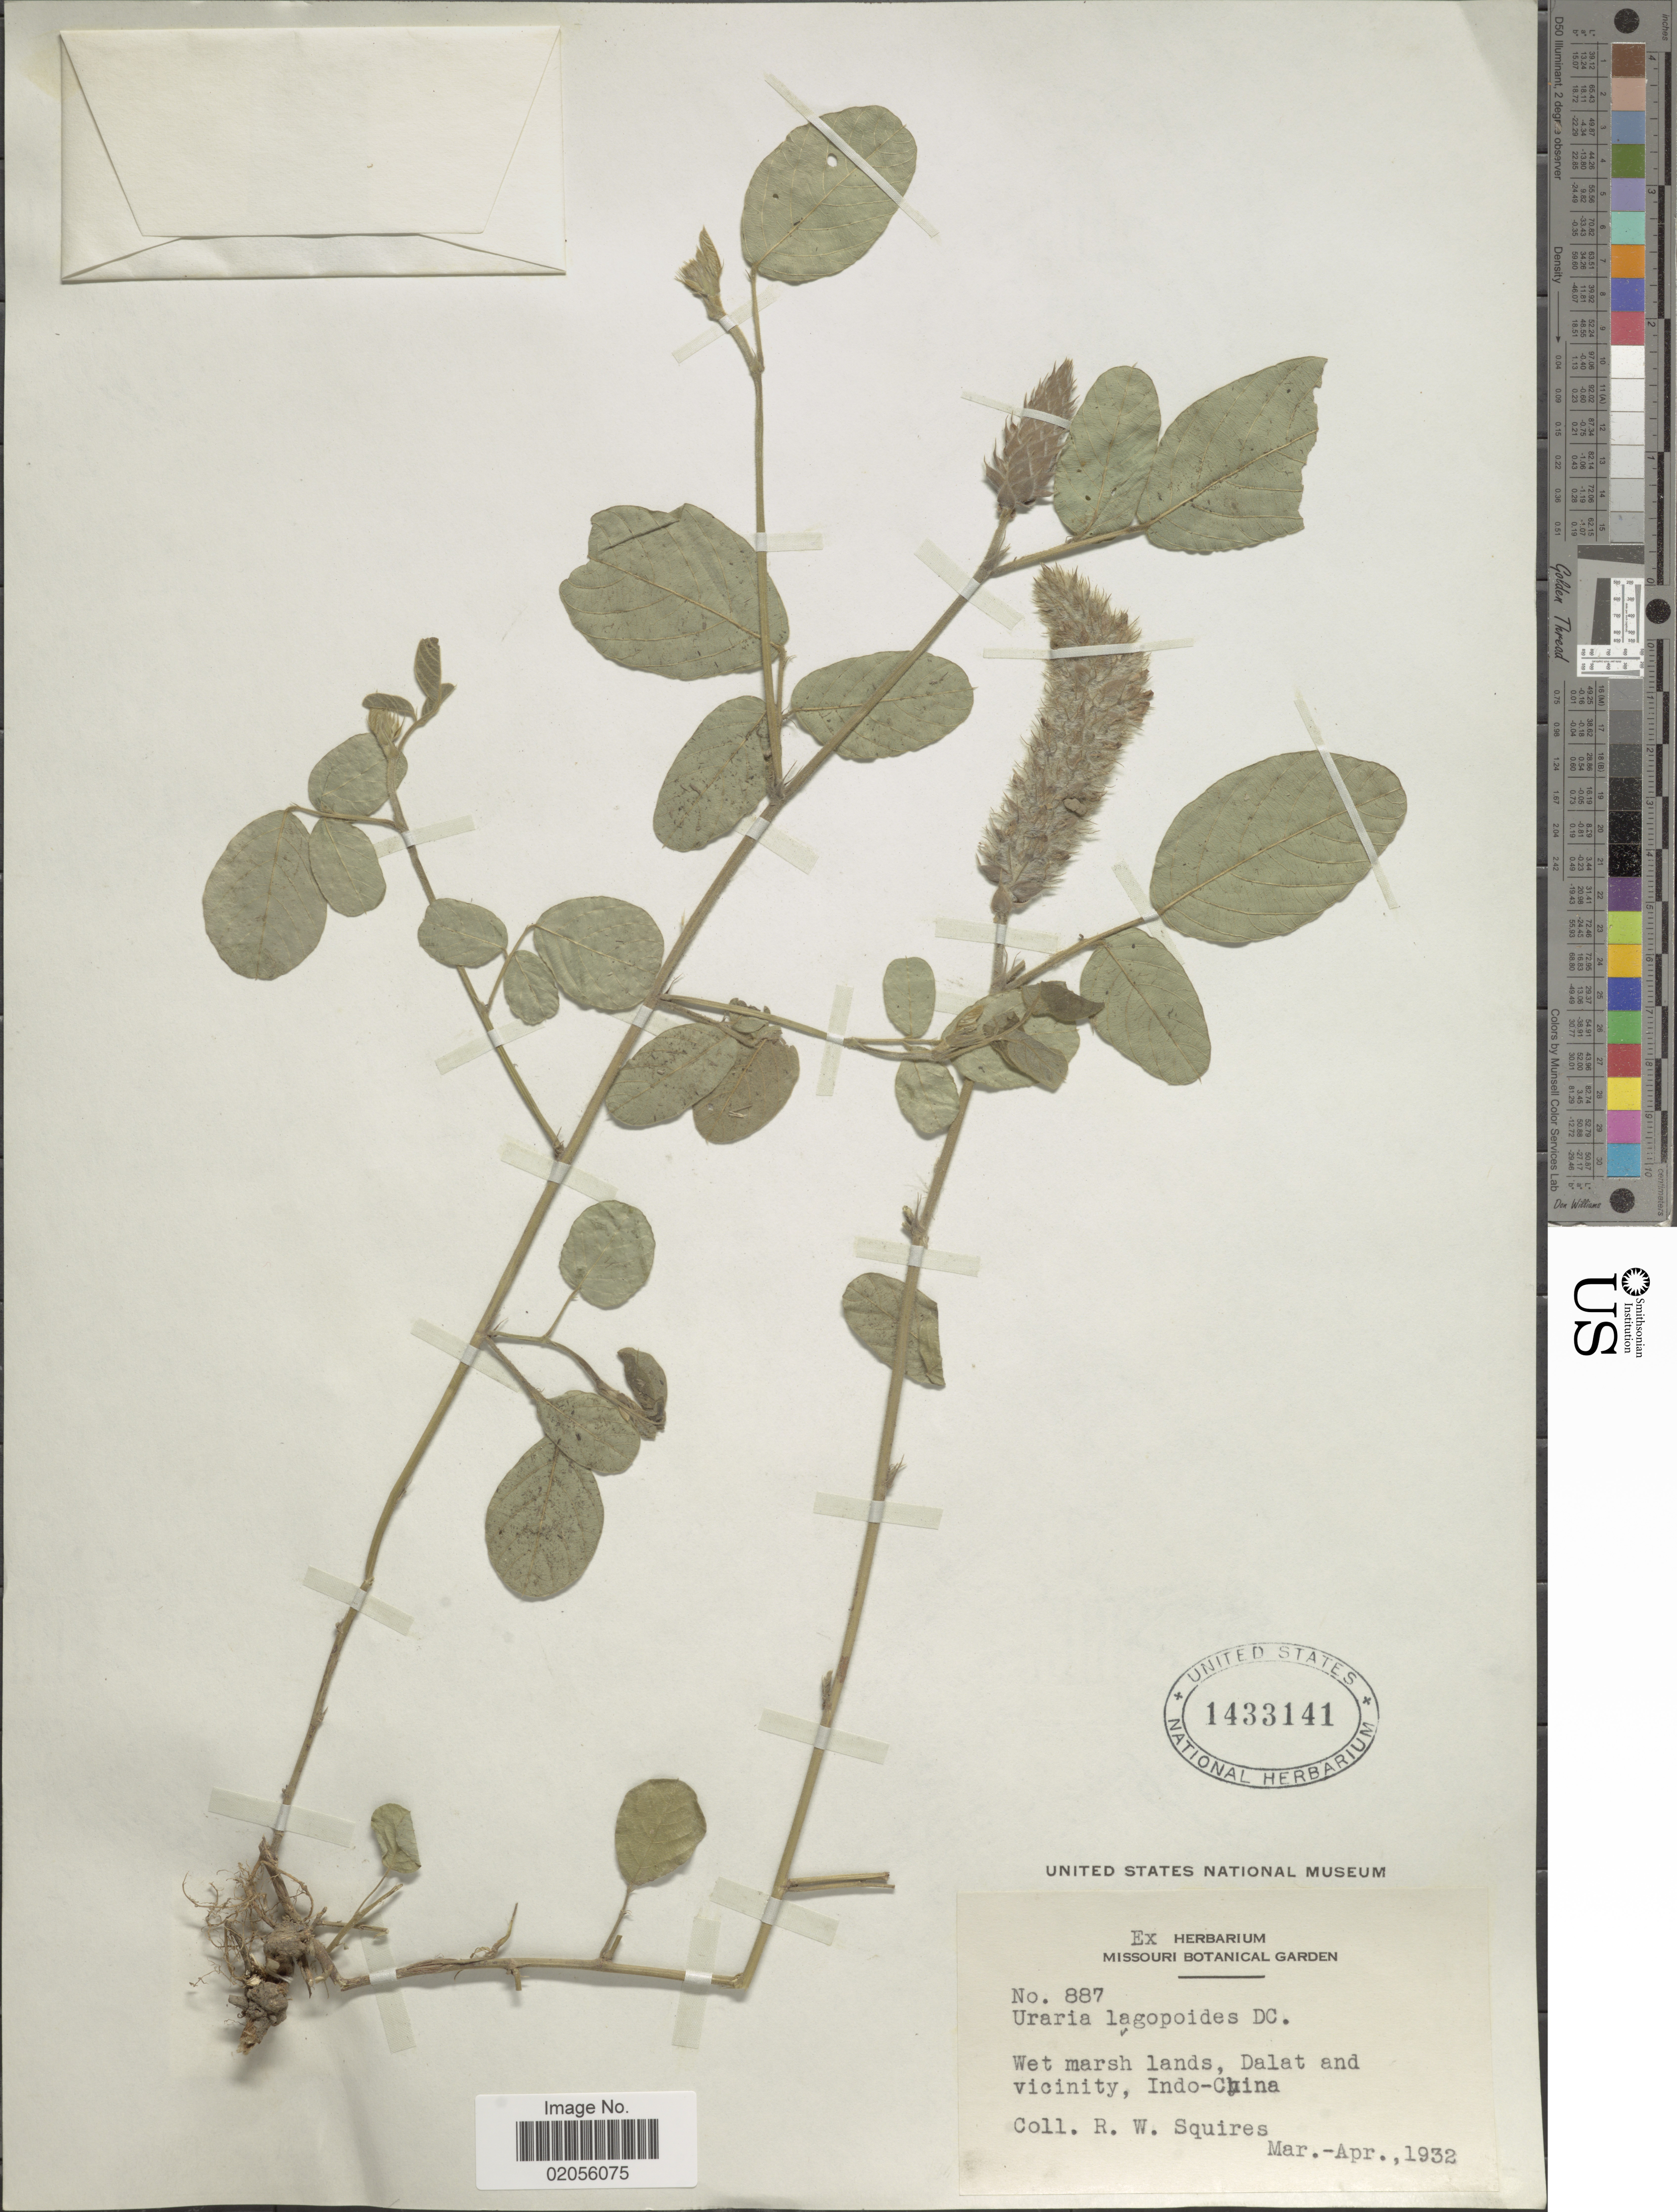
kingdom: Plantae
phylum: Tracheophyta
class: Magnoliopsida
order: Fabales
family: Fabaceae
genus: Uraria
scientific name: Uraria lagopodioides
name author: (L.) Desv. ex DC.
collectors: R. Squires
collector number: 887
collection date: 1932-03/1932-04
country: Vietnam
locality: Dalat and vicinity, Indo-China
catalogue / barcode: US 1433141